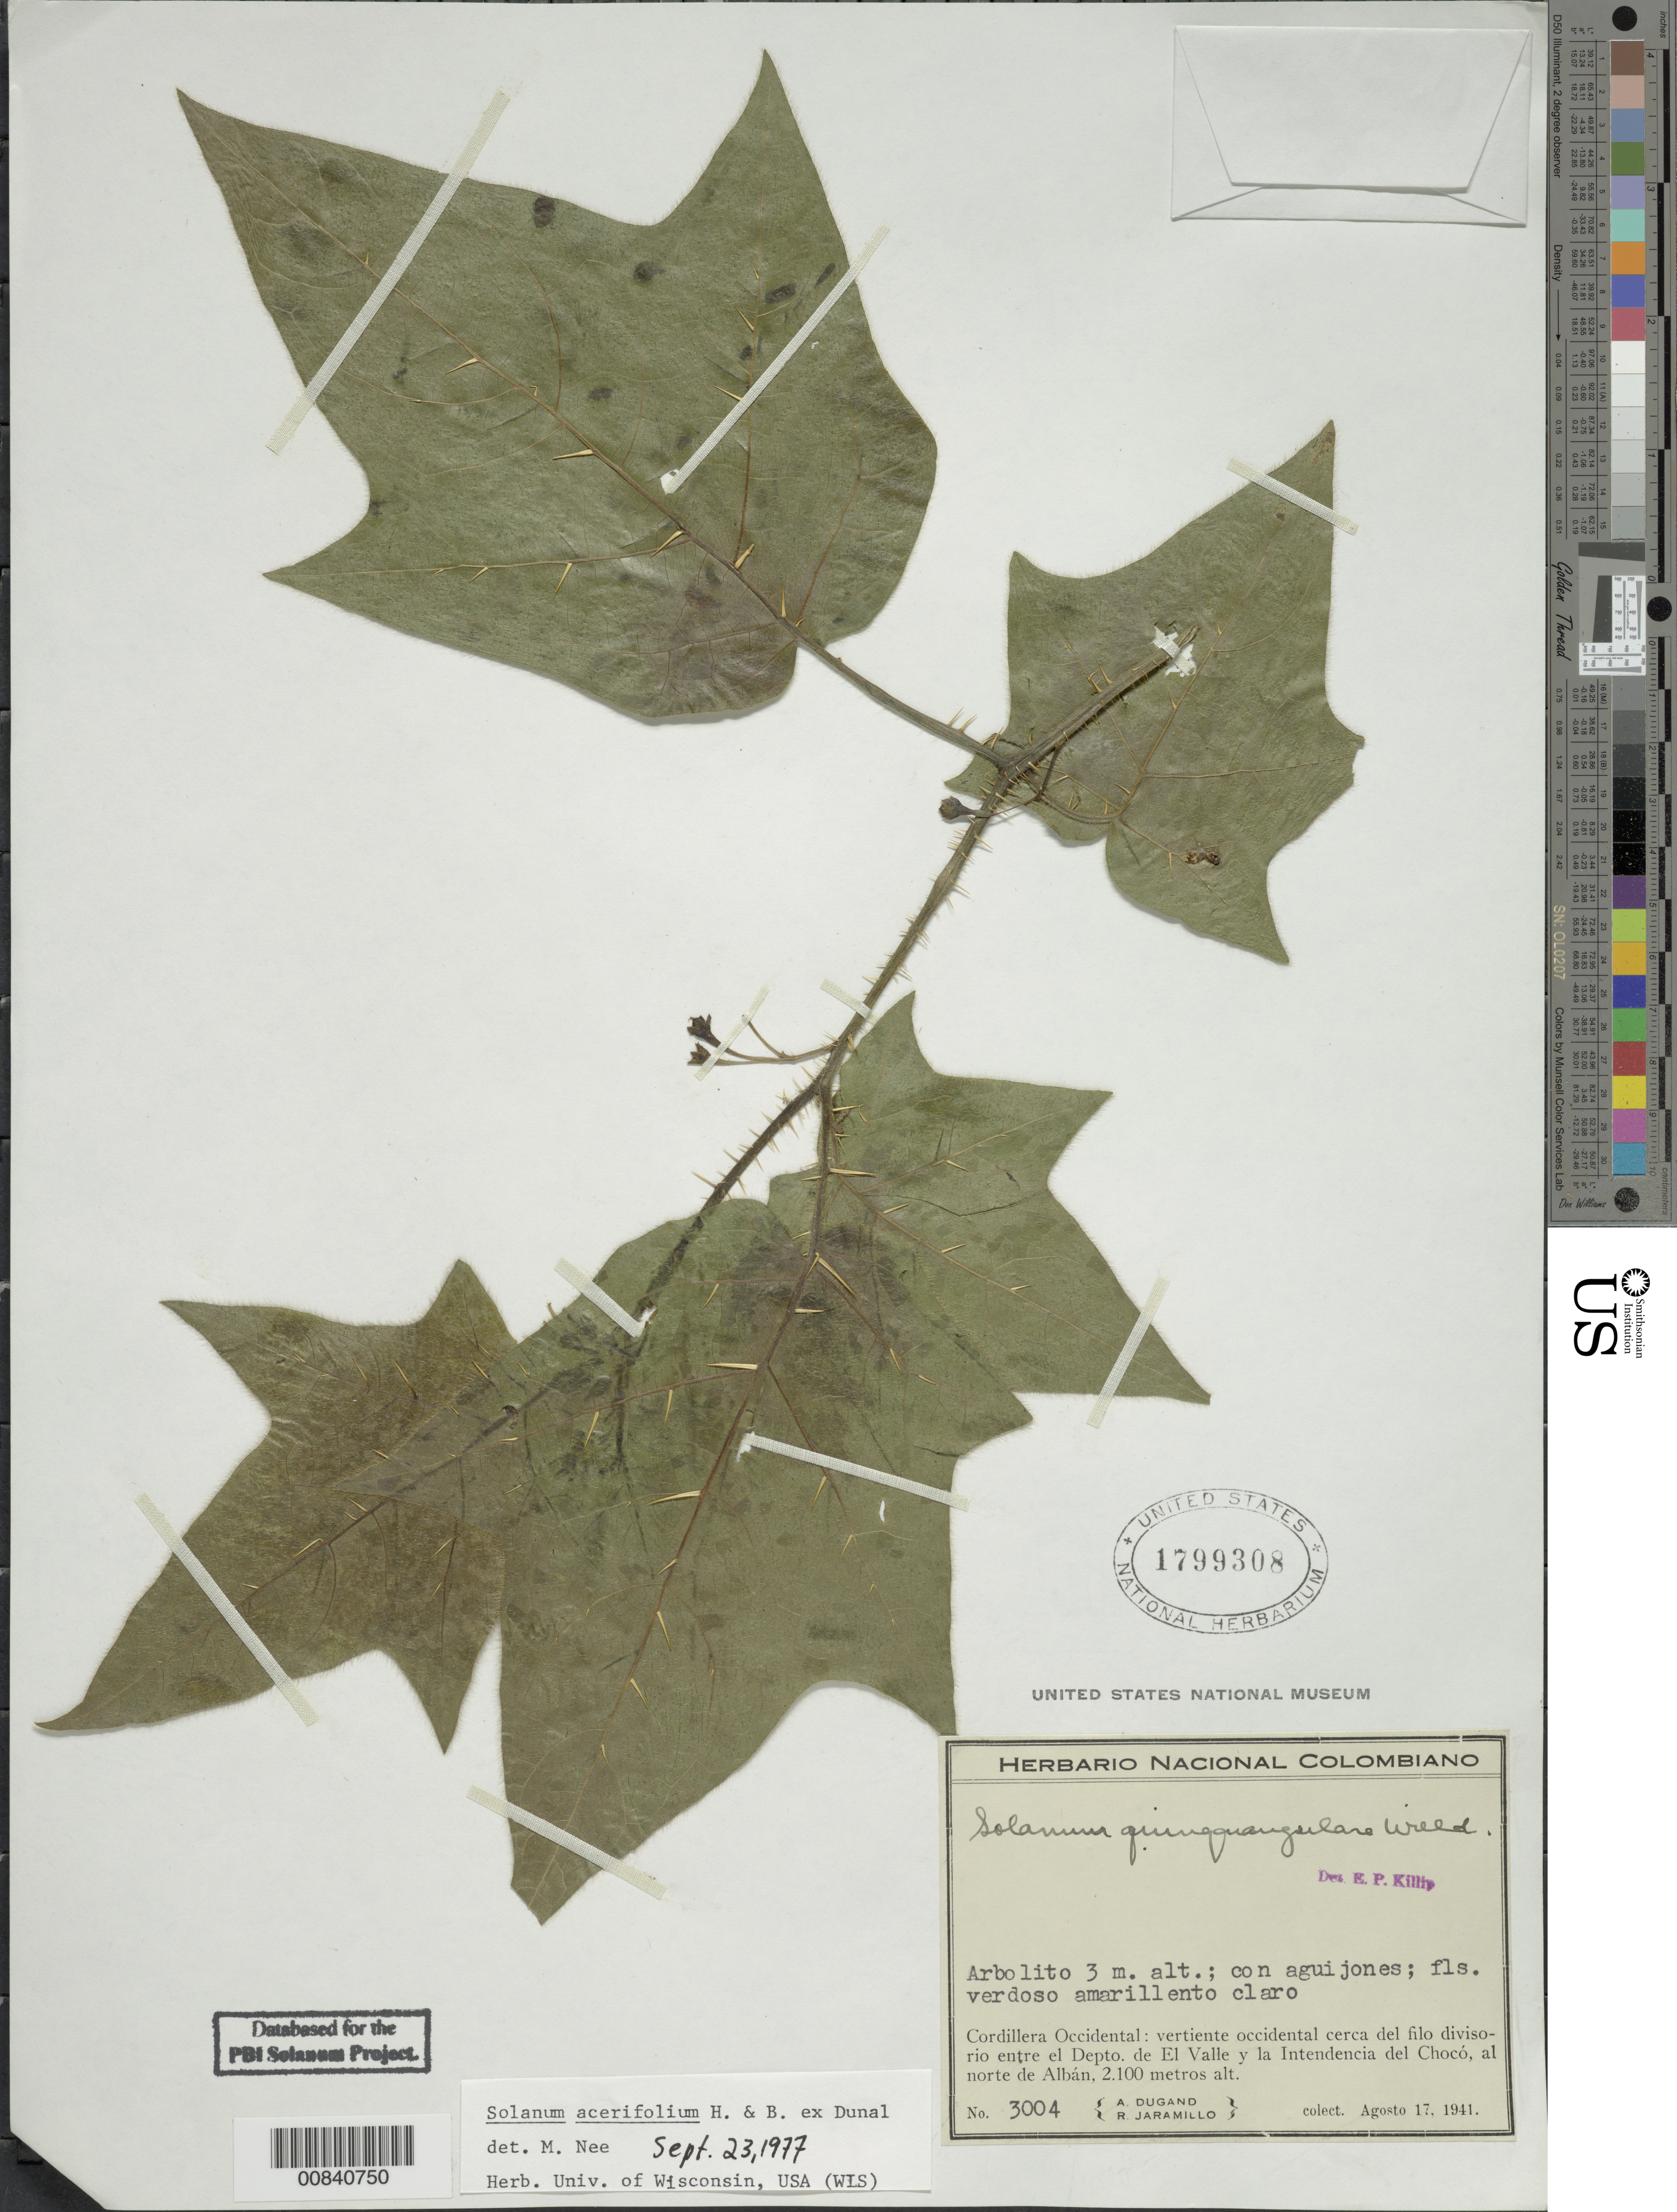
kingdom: Plantae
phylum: Tracheophyta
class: Magnoliopsida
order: Solanales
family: Solanaceae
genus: Solanum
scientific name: Solanum acerifolium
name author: Humb. & Bonpl. ex Dunal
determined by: Nee, Michael H.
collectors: A. Dugand & R. Jaramillo M.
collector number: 3004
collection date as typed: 17 Aug 1941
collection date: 1941-08-17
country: Colombia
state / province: Valle del Cauca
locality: Cordillera Occidental: vertiente occidental cerca del filo divisorio entre el Depto. de El Valle y la Intendencia del Choco, al norte de Alban.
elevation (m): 2100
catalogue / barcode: US 1799308